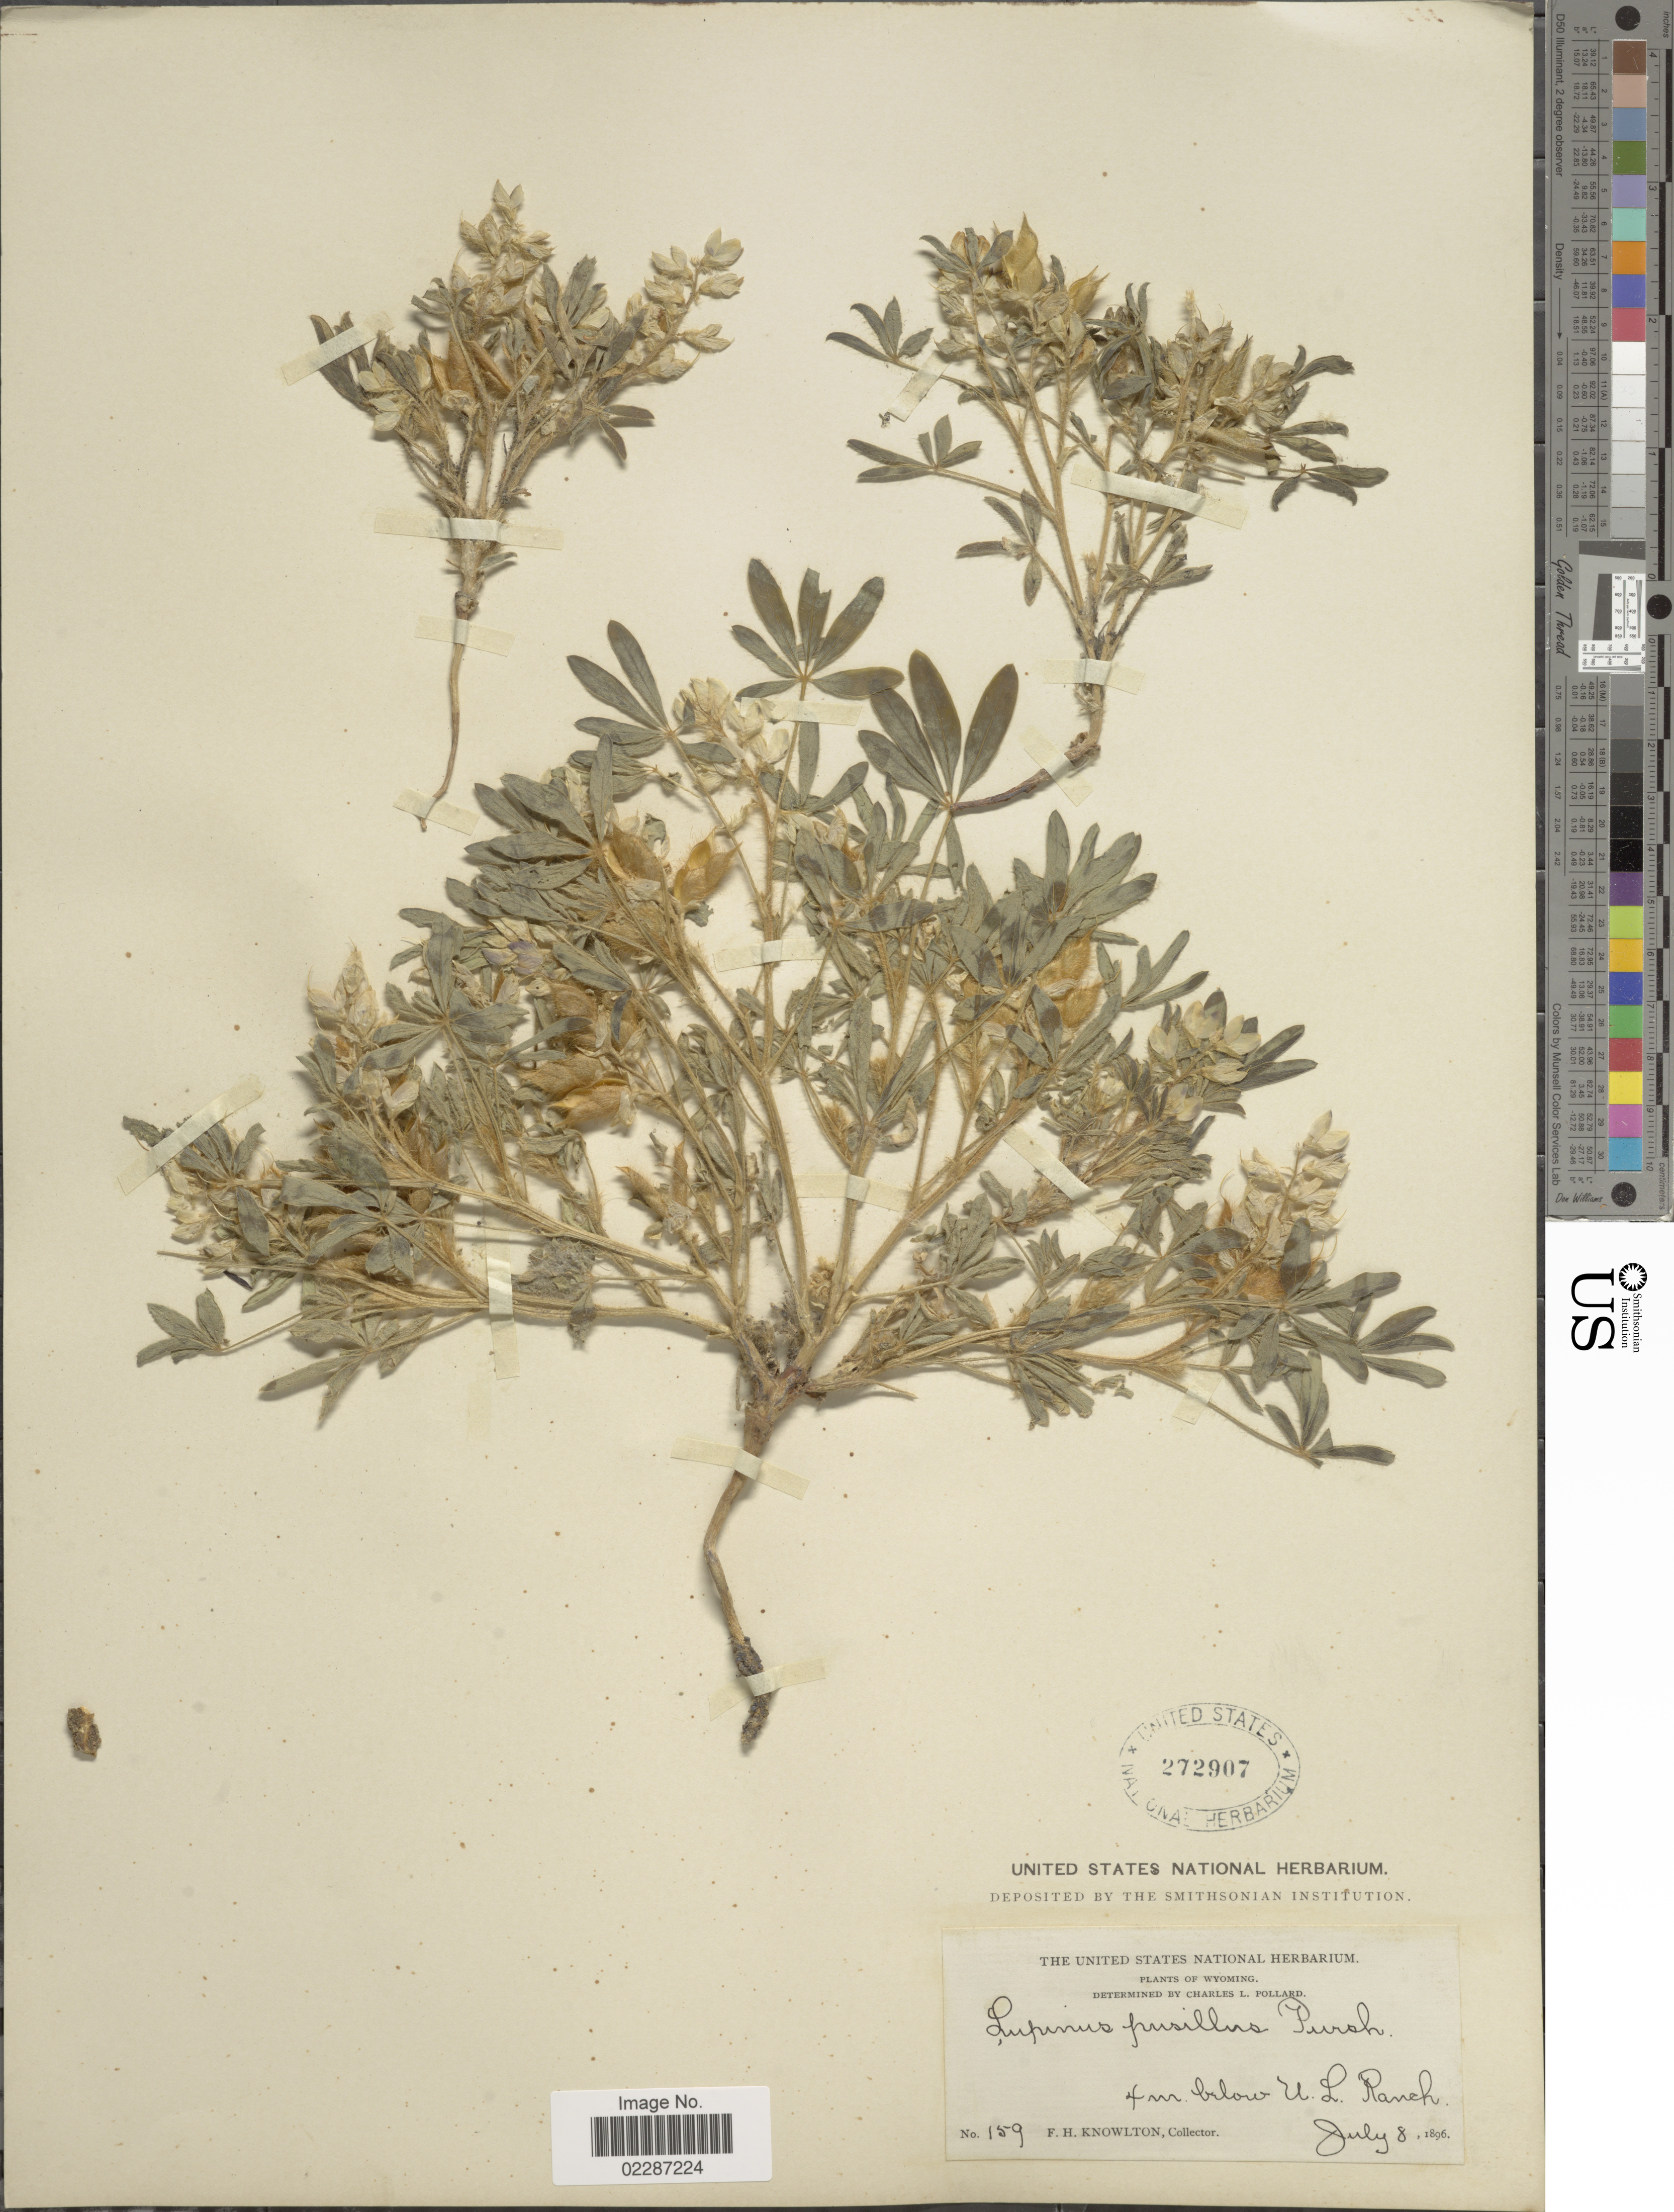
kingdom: Plantae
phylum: Tracheophyta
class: Magnoliopsida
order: Fabales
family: Fabaceae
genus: Lupinus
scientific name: Lupinus pusillus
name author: Pursh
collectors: F. H. Knowlton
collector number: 159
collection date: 1896-07-08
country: United States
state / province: Wyoming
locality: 4 m below U.L. Ranch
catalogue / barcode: US 2792907